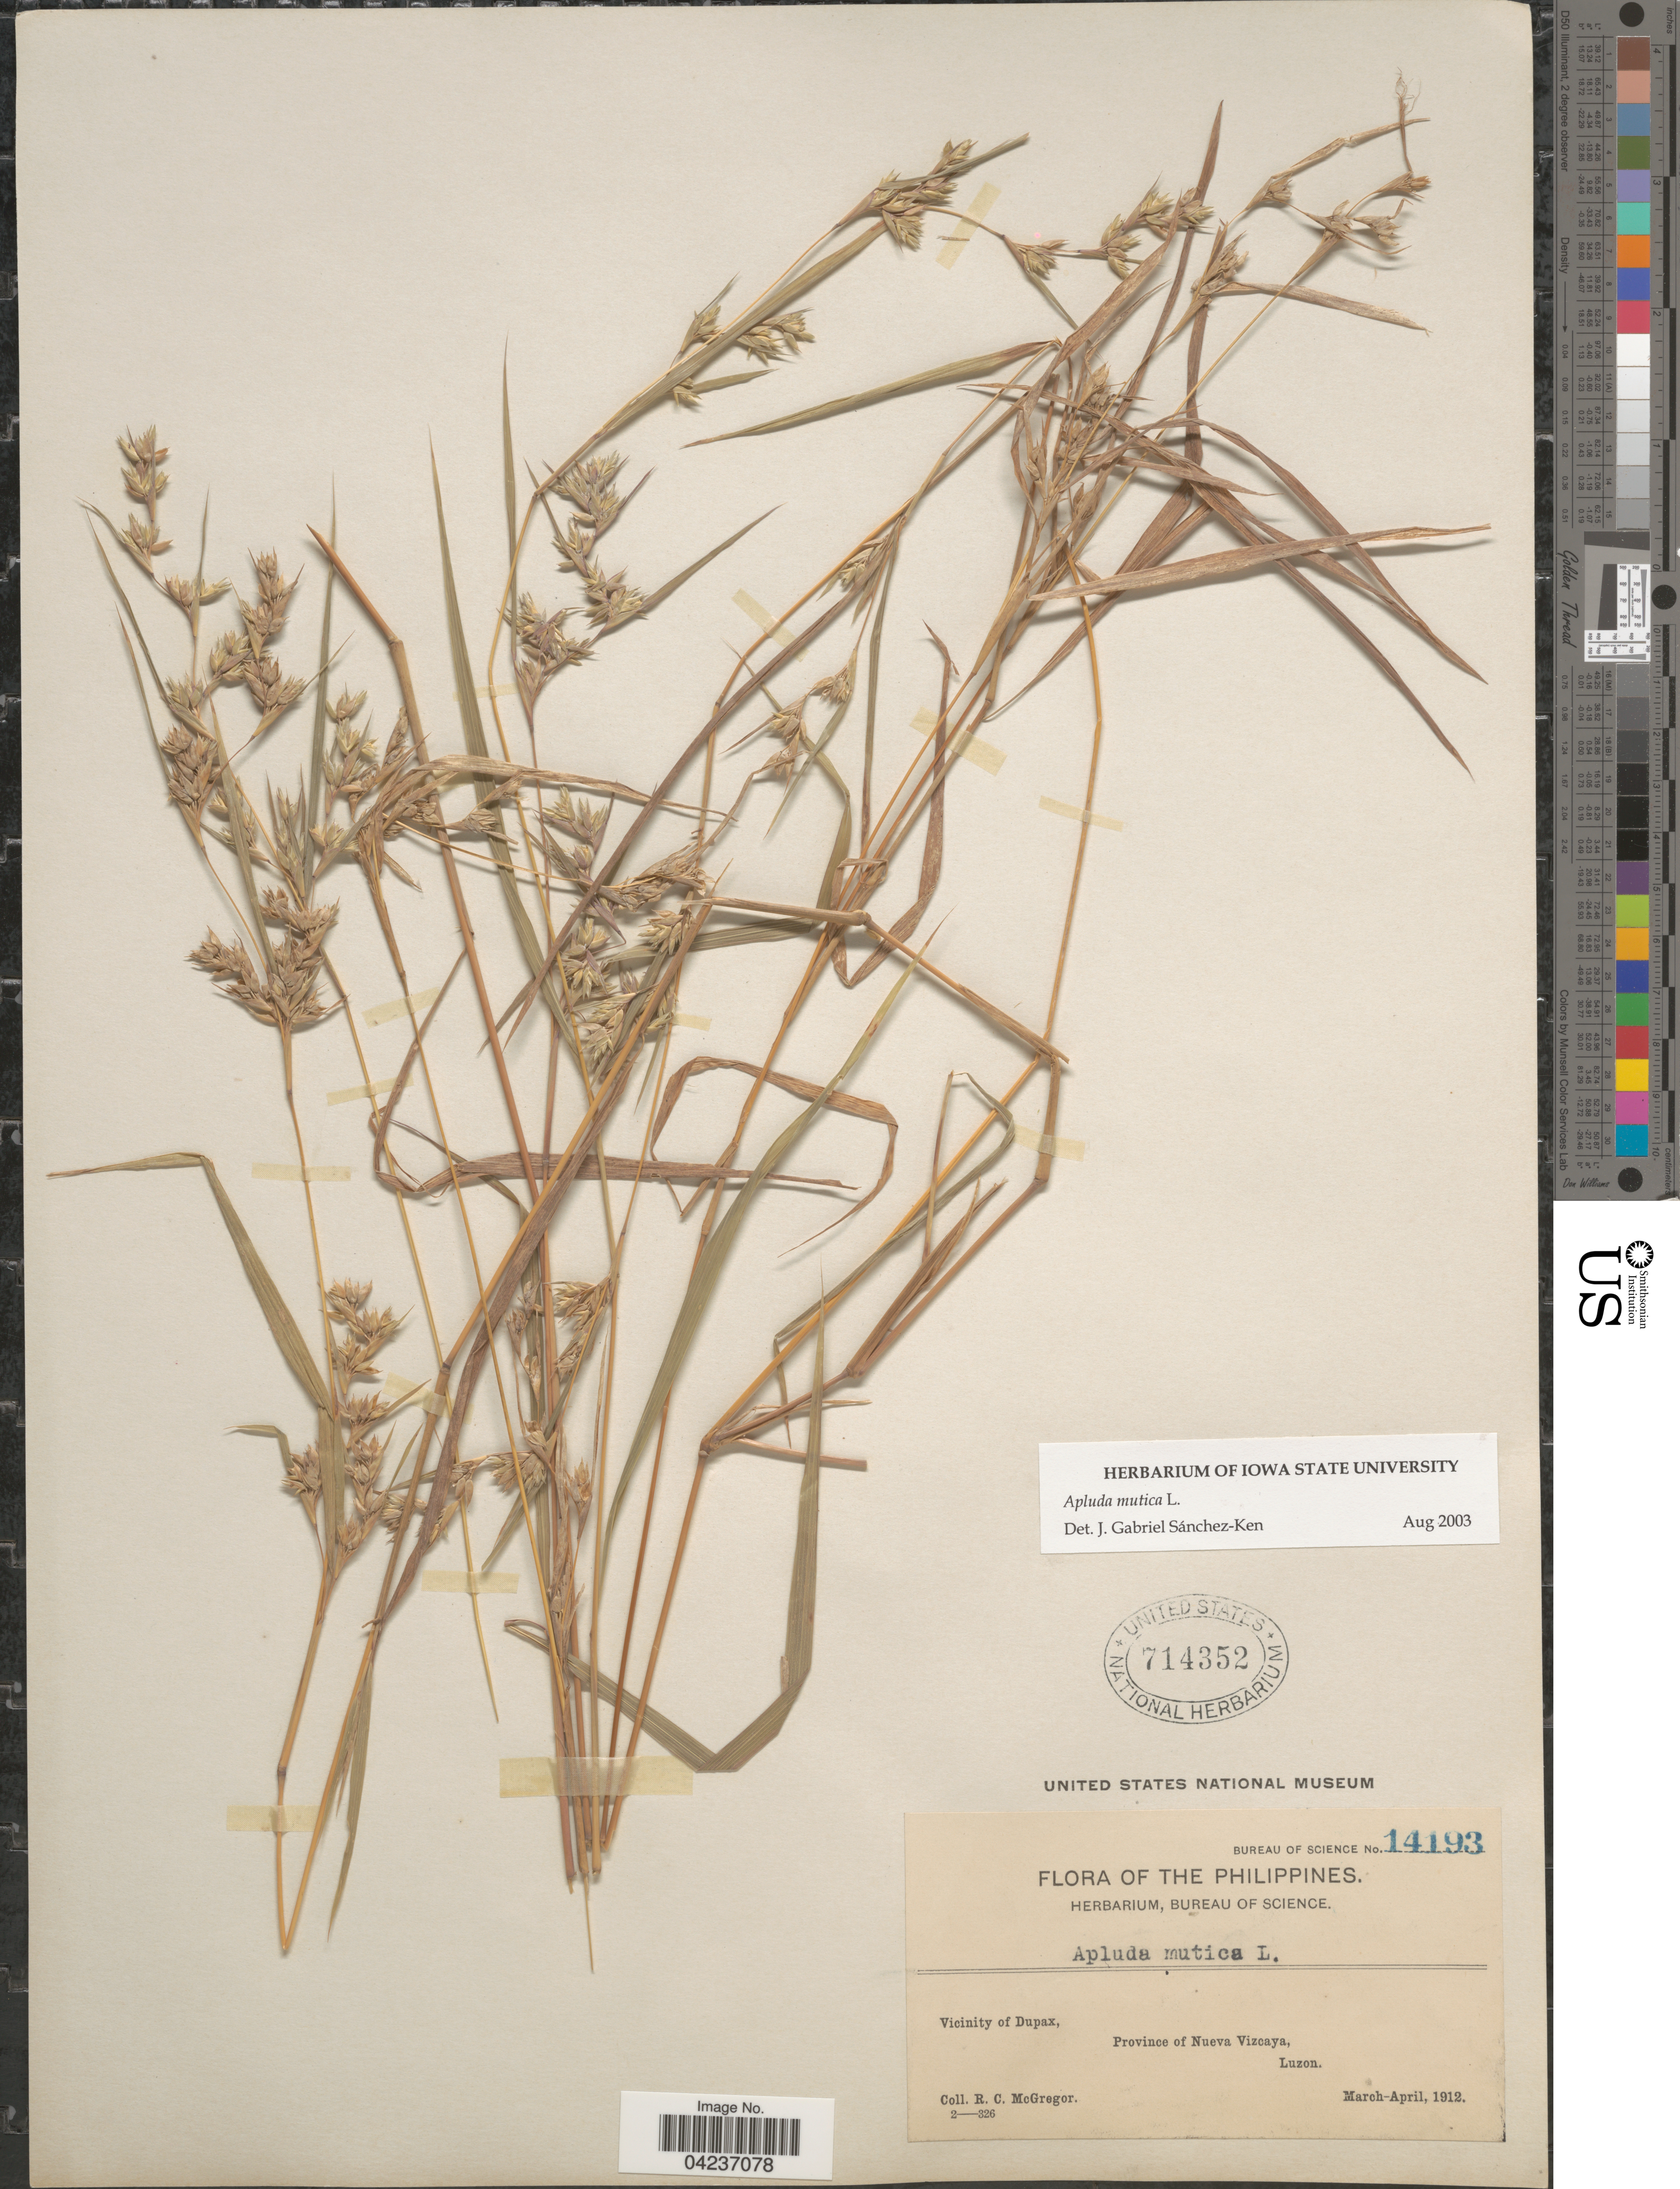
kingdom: Plantae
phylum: Tracheophyta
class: Liliopsida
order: Poales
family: Poaceae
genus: Apluda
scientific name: Apluda mutica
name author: L.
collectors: R. C. McGregor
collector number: Bureau of Science 14193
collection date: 1912-03/1912-04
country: Philippines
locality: Vicinity of Dupax, Province of Nueva Vizcaya, Luzon.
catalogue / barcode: US 714352